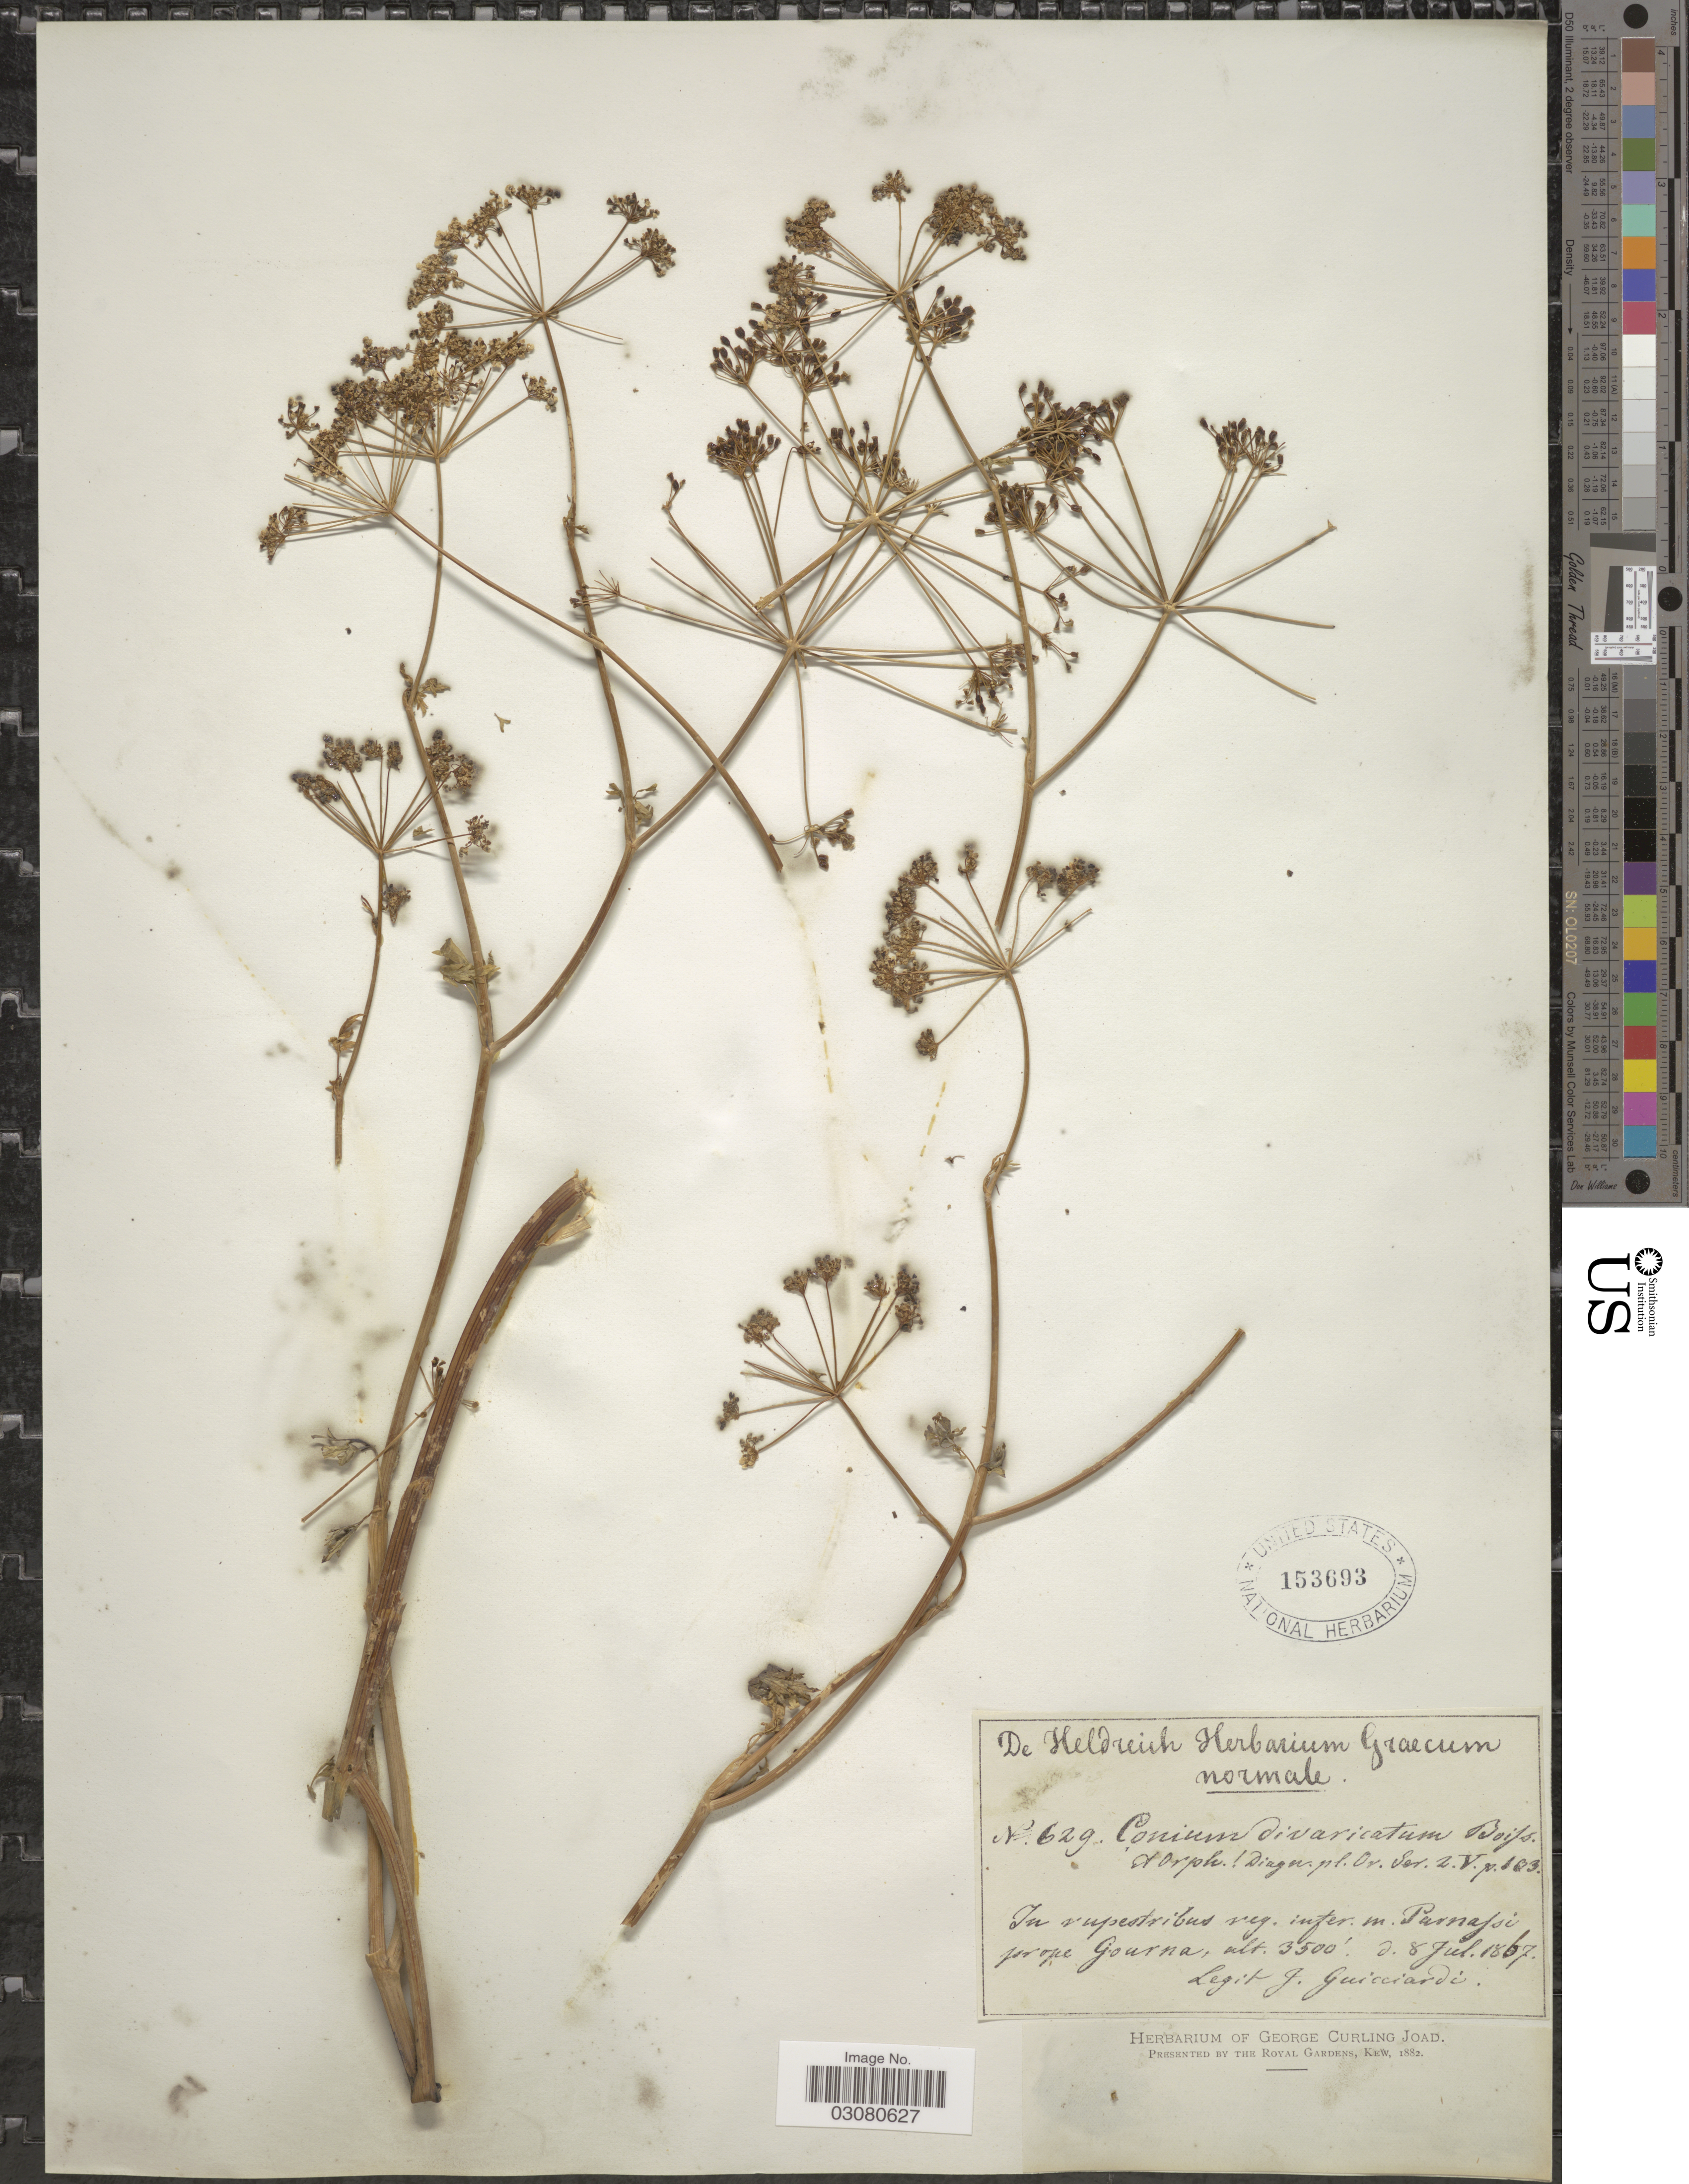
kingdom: Plantae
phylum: Tracheophyta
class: Magnoliopsida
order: Apiales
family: Apiaceae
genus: Conium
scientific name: Conium maculatum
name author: L.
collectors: J. Guicciardi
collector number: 629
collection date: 1867-07-08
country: Greece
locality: In rupestribus reg. infer. in Parnafsi prope Gourna.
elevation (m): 1067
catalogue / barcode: US 153693